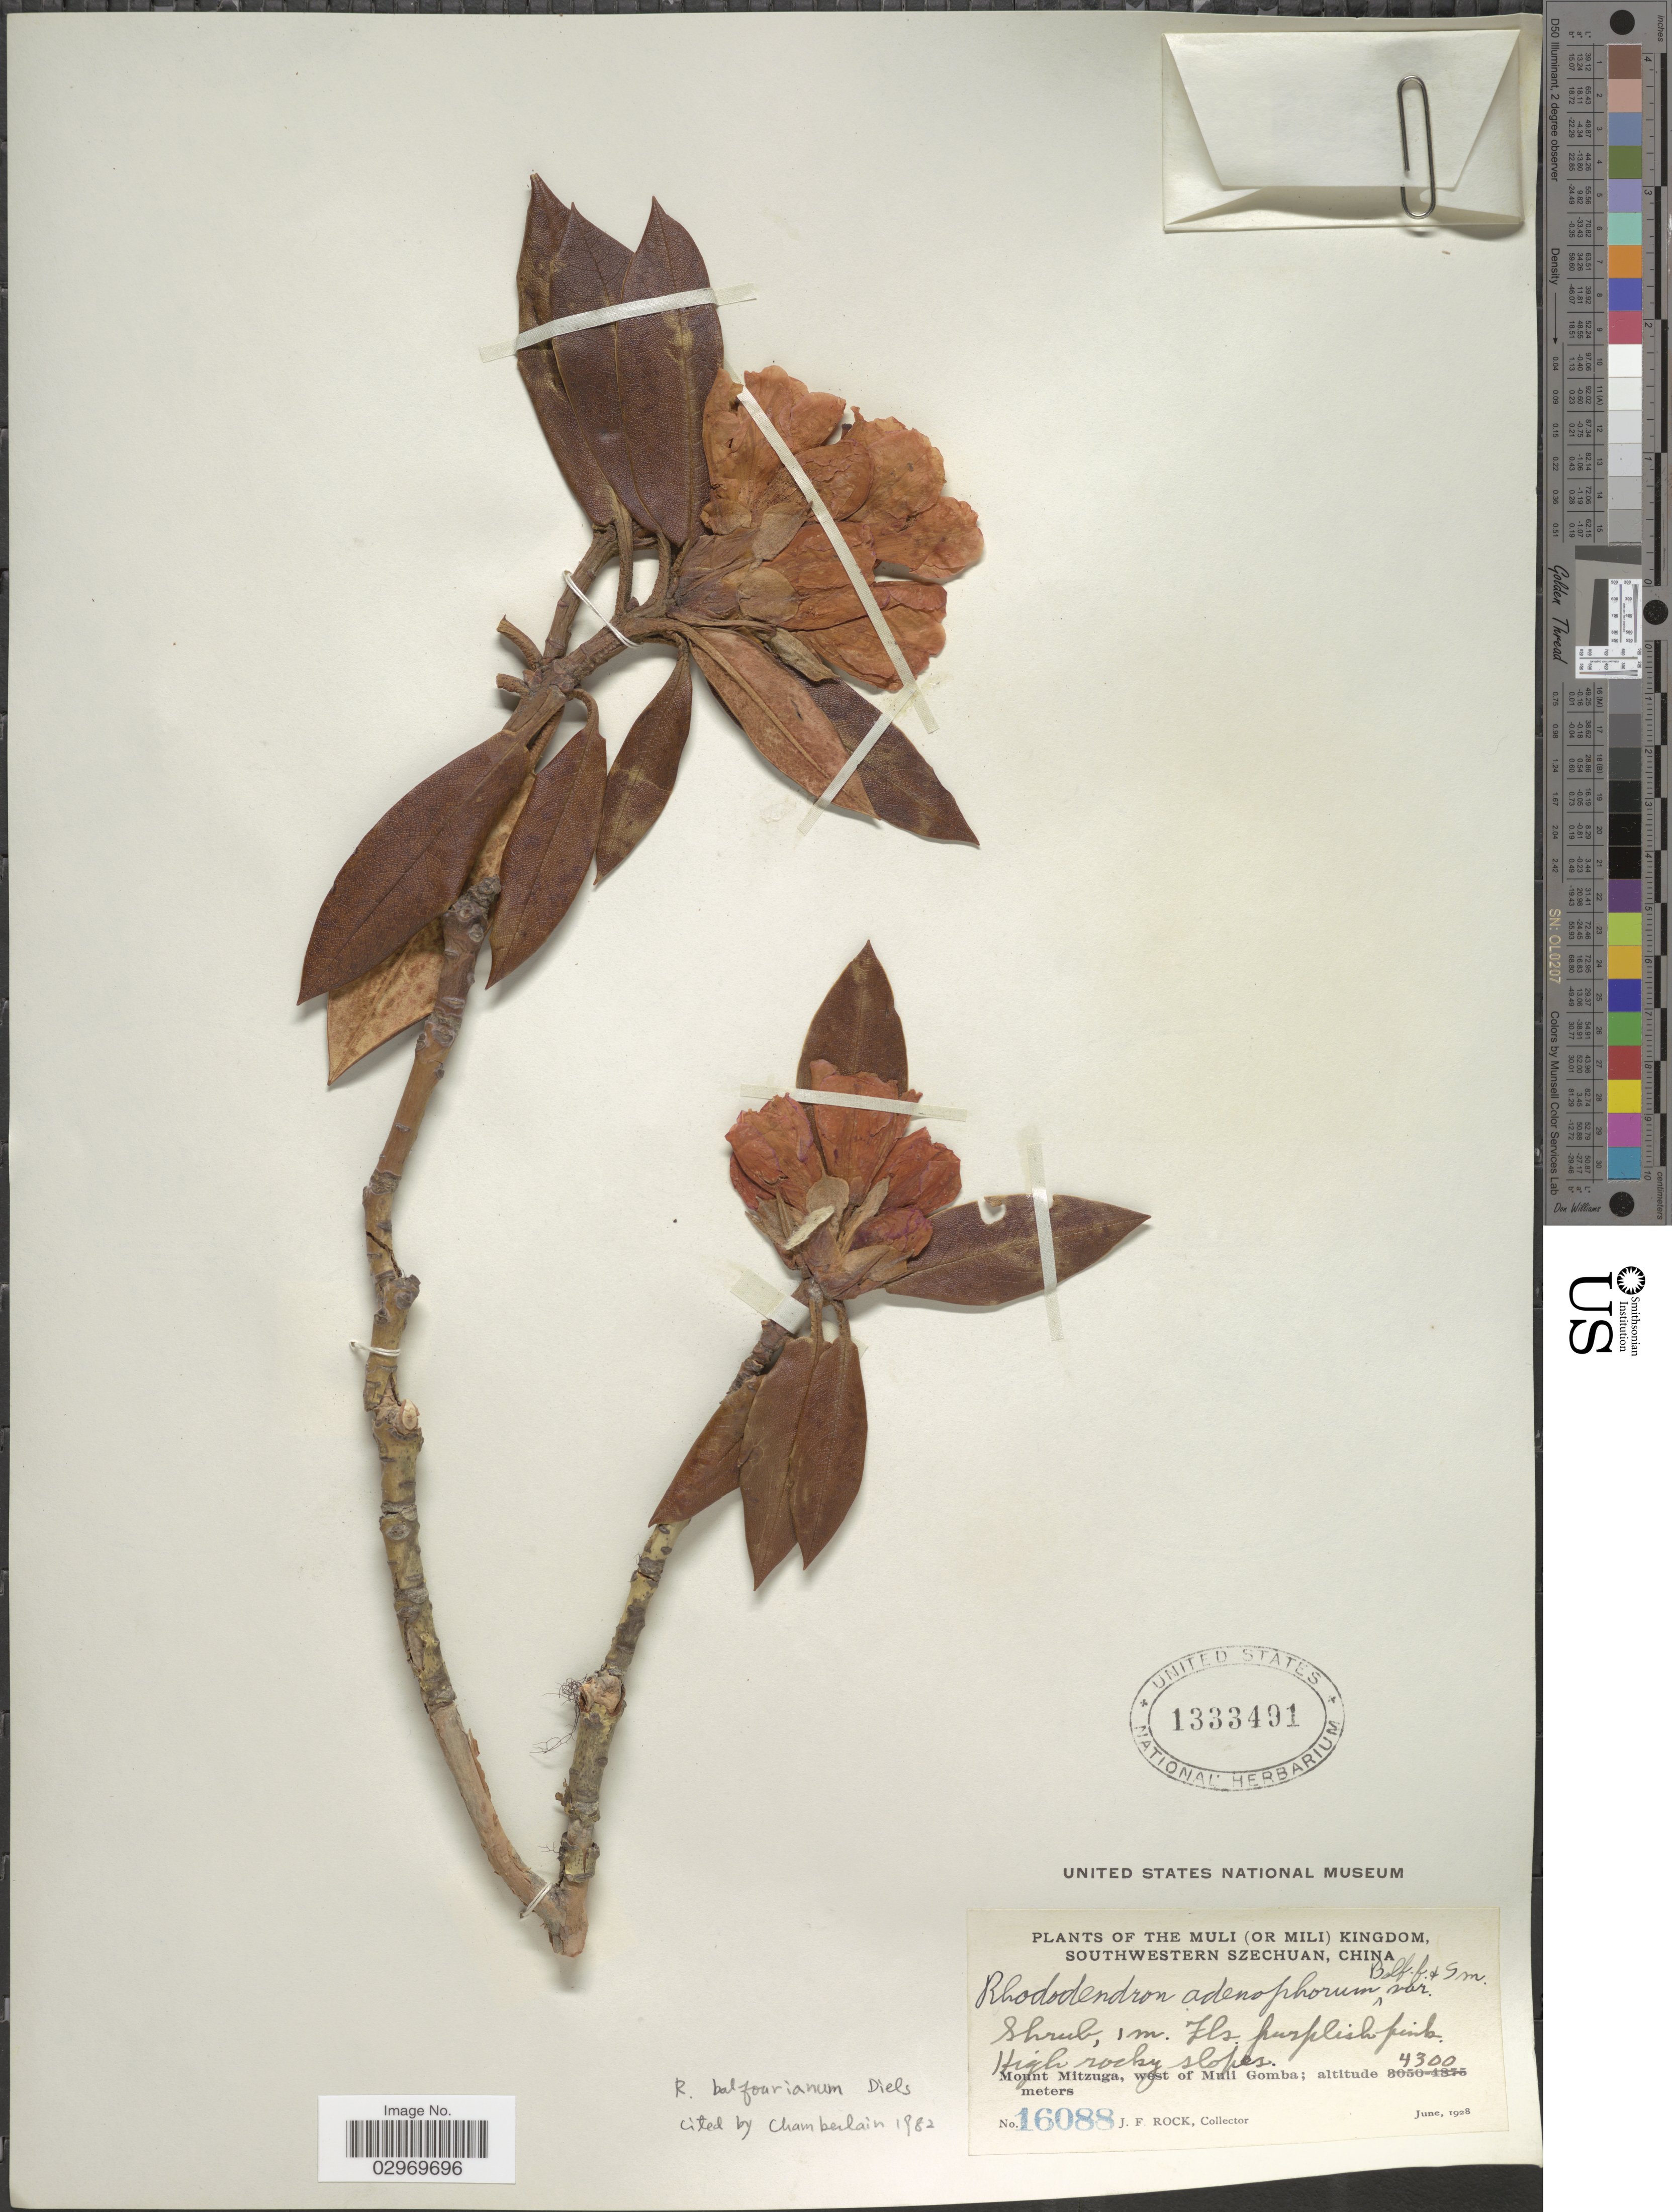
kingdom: Plantae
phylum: Tracheophyta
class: Magnoliopsida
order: Ericales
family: Ericaceae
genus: Rhododendron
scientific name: Rhododendron balfourianum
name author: Diels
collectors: J. Rock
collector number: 16088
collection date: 1928-06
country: China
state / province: Sichuan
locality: The Muli (or Mili) Kingdom, Southwestern Szechuan. Mount Mitzuga, west of Muli Gomba.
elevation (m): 4300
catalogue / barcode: US 1333491